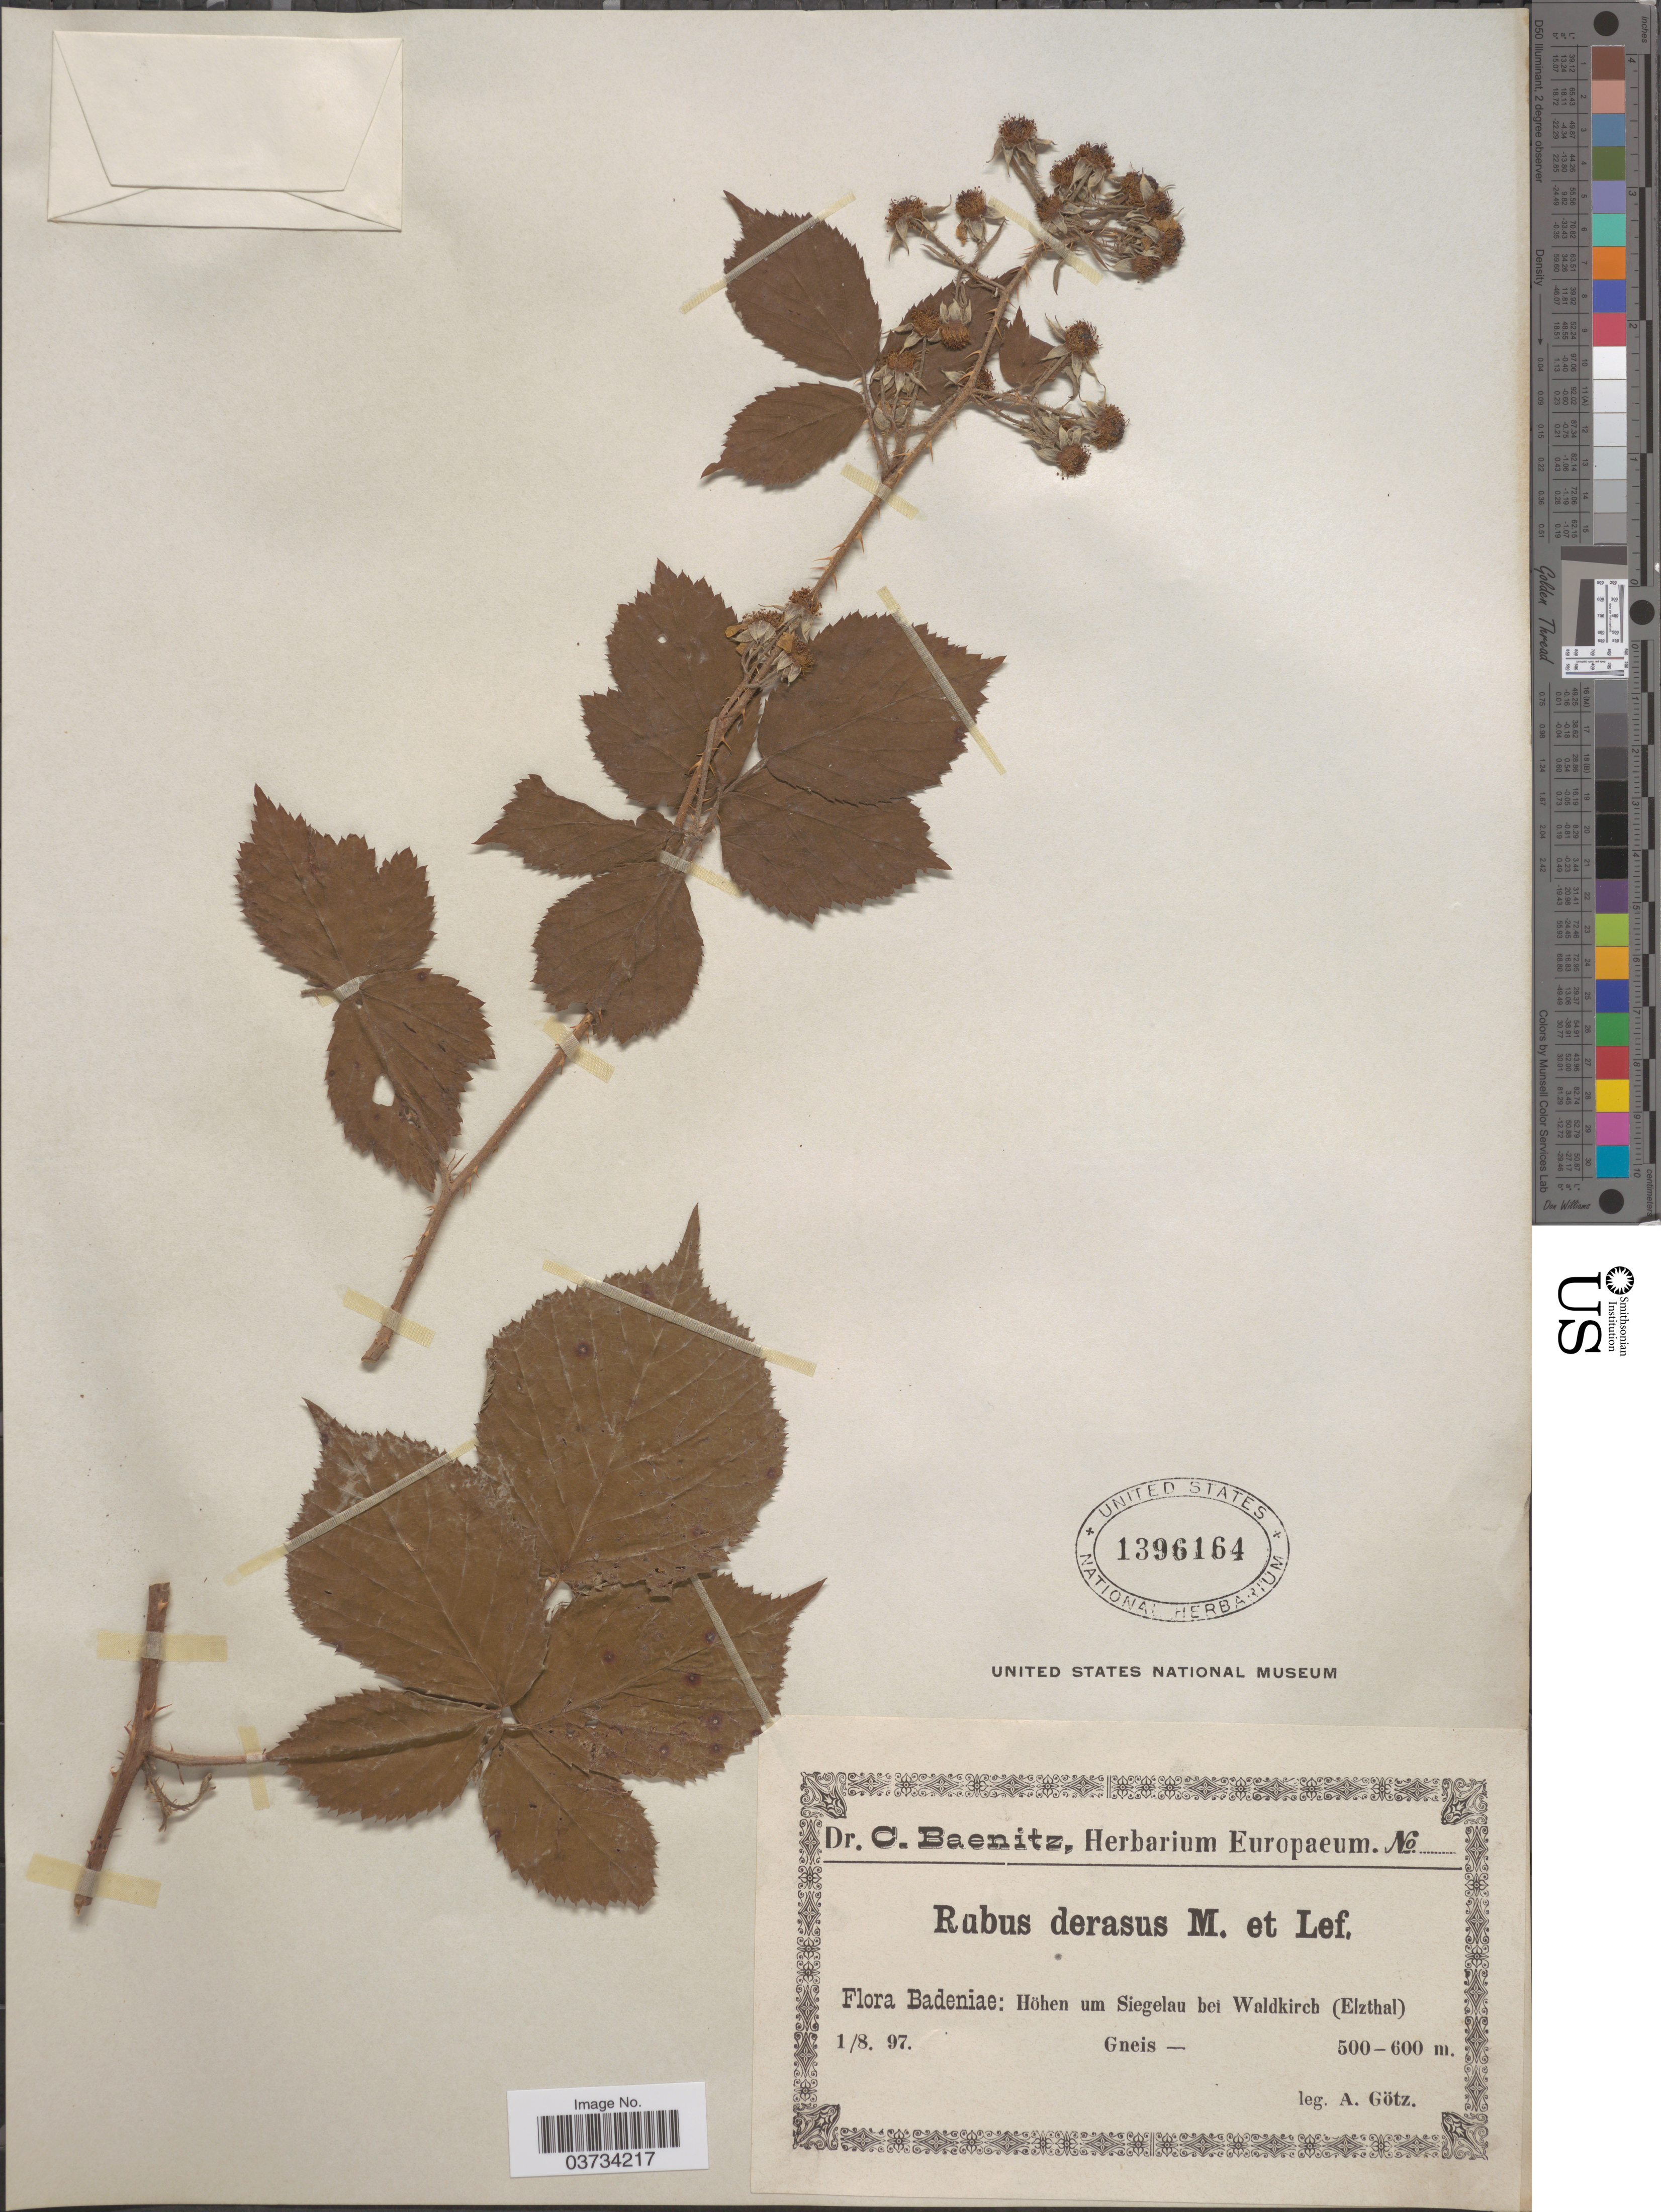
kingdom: Plantae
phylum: Tracheophyta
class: Magnoliopsida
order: Rosales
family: Rosaceae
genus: Rubus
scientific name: Rubus derasus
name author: Lefèvre & P.J. Müll.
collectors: A. Götz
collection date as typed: Transcribed d/m/y: 1/8/97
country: Germany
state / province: Baden-Württemberg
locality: Badeniae: Höhen um Siegelau bei Waldkirch (Elzthal). Gneis.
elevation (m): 500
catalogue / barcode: US 1396164